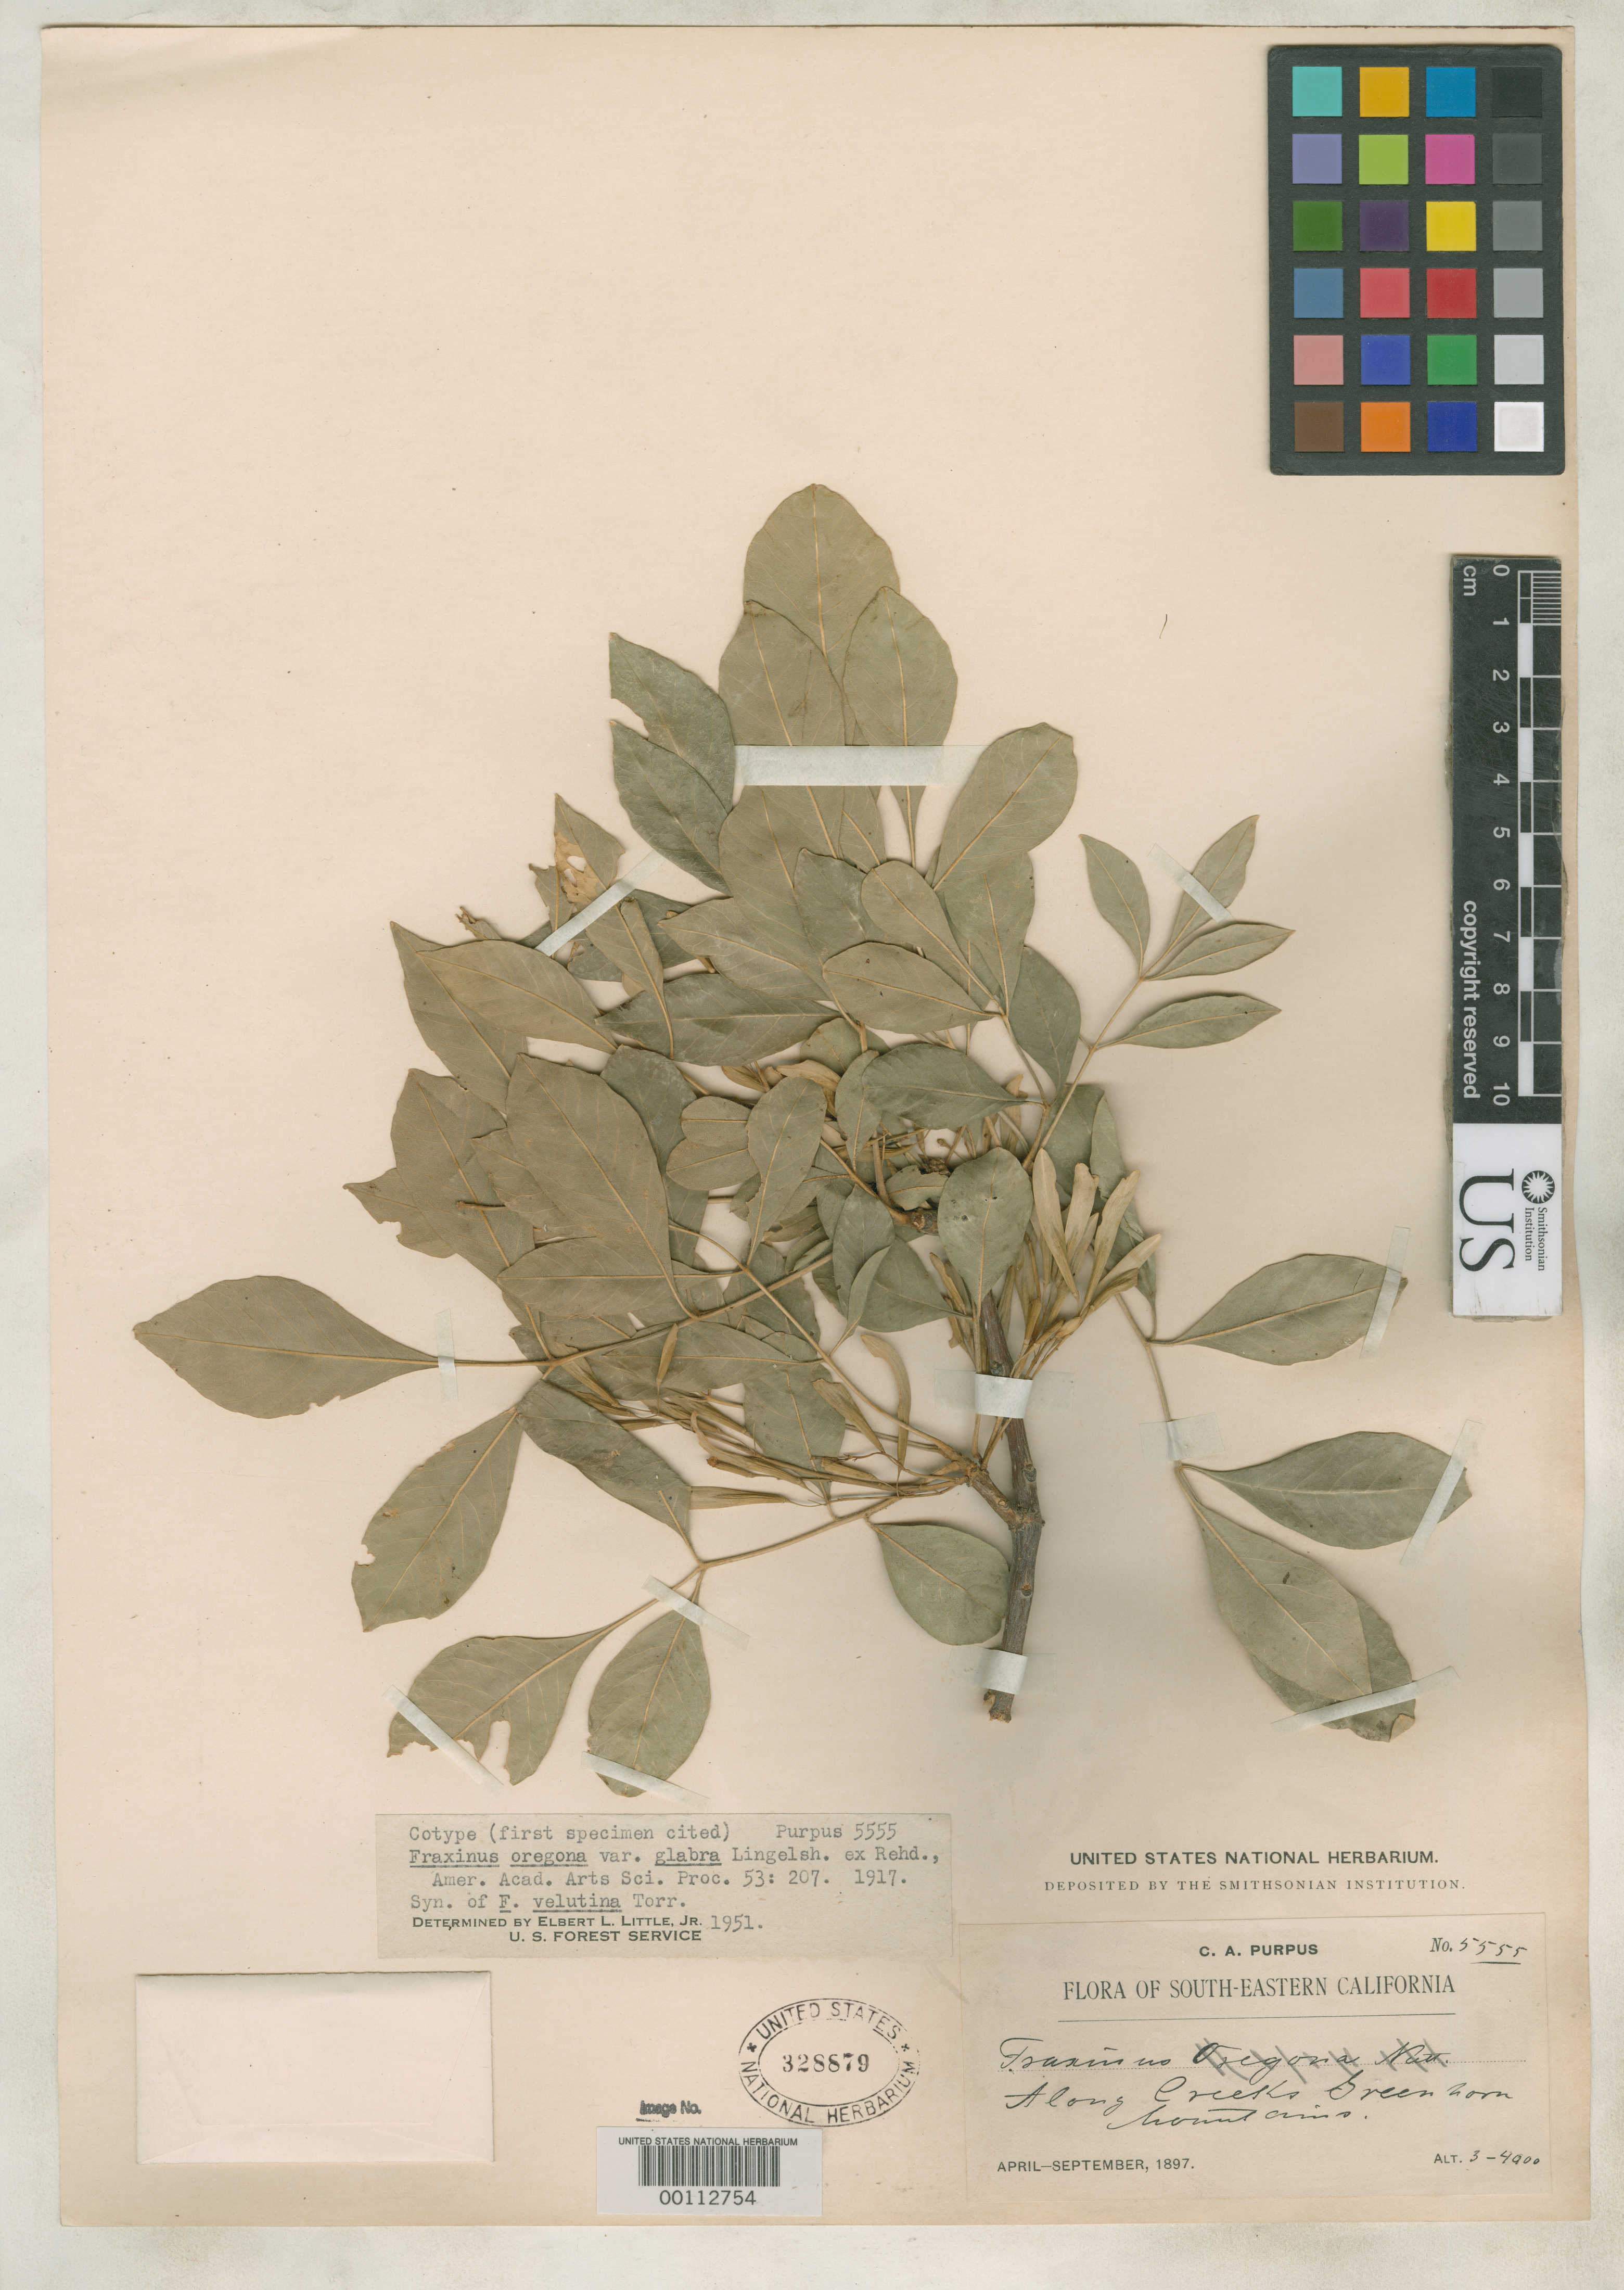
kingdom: Plantae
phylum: Tracheophyta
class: Magnoliopsida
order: Lamiales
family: Oleaceae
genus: Fraxinus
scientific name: Fraxinus oregona var. glabra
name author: Lingelsh.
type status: Syntype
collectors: C. A. Purpus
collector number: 5555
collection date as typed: Apr 1897 to -- Sep 1897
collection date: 1897-04/1897-09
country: United States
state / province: California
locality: Along creeks Greenhorn Mountains.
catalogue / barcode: US 328879